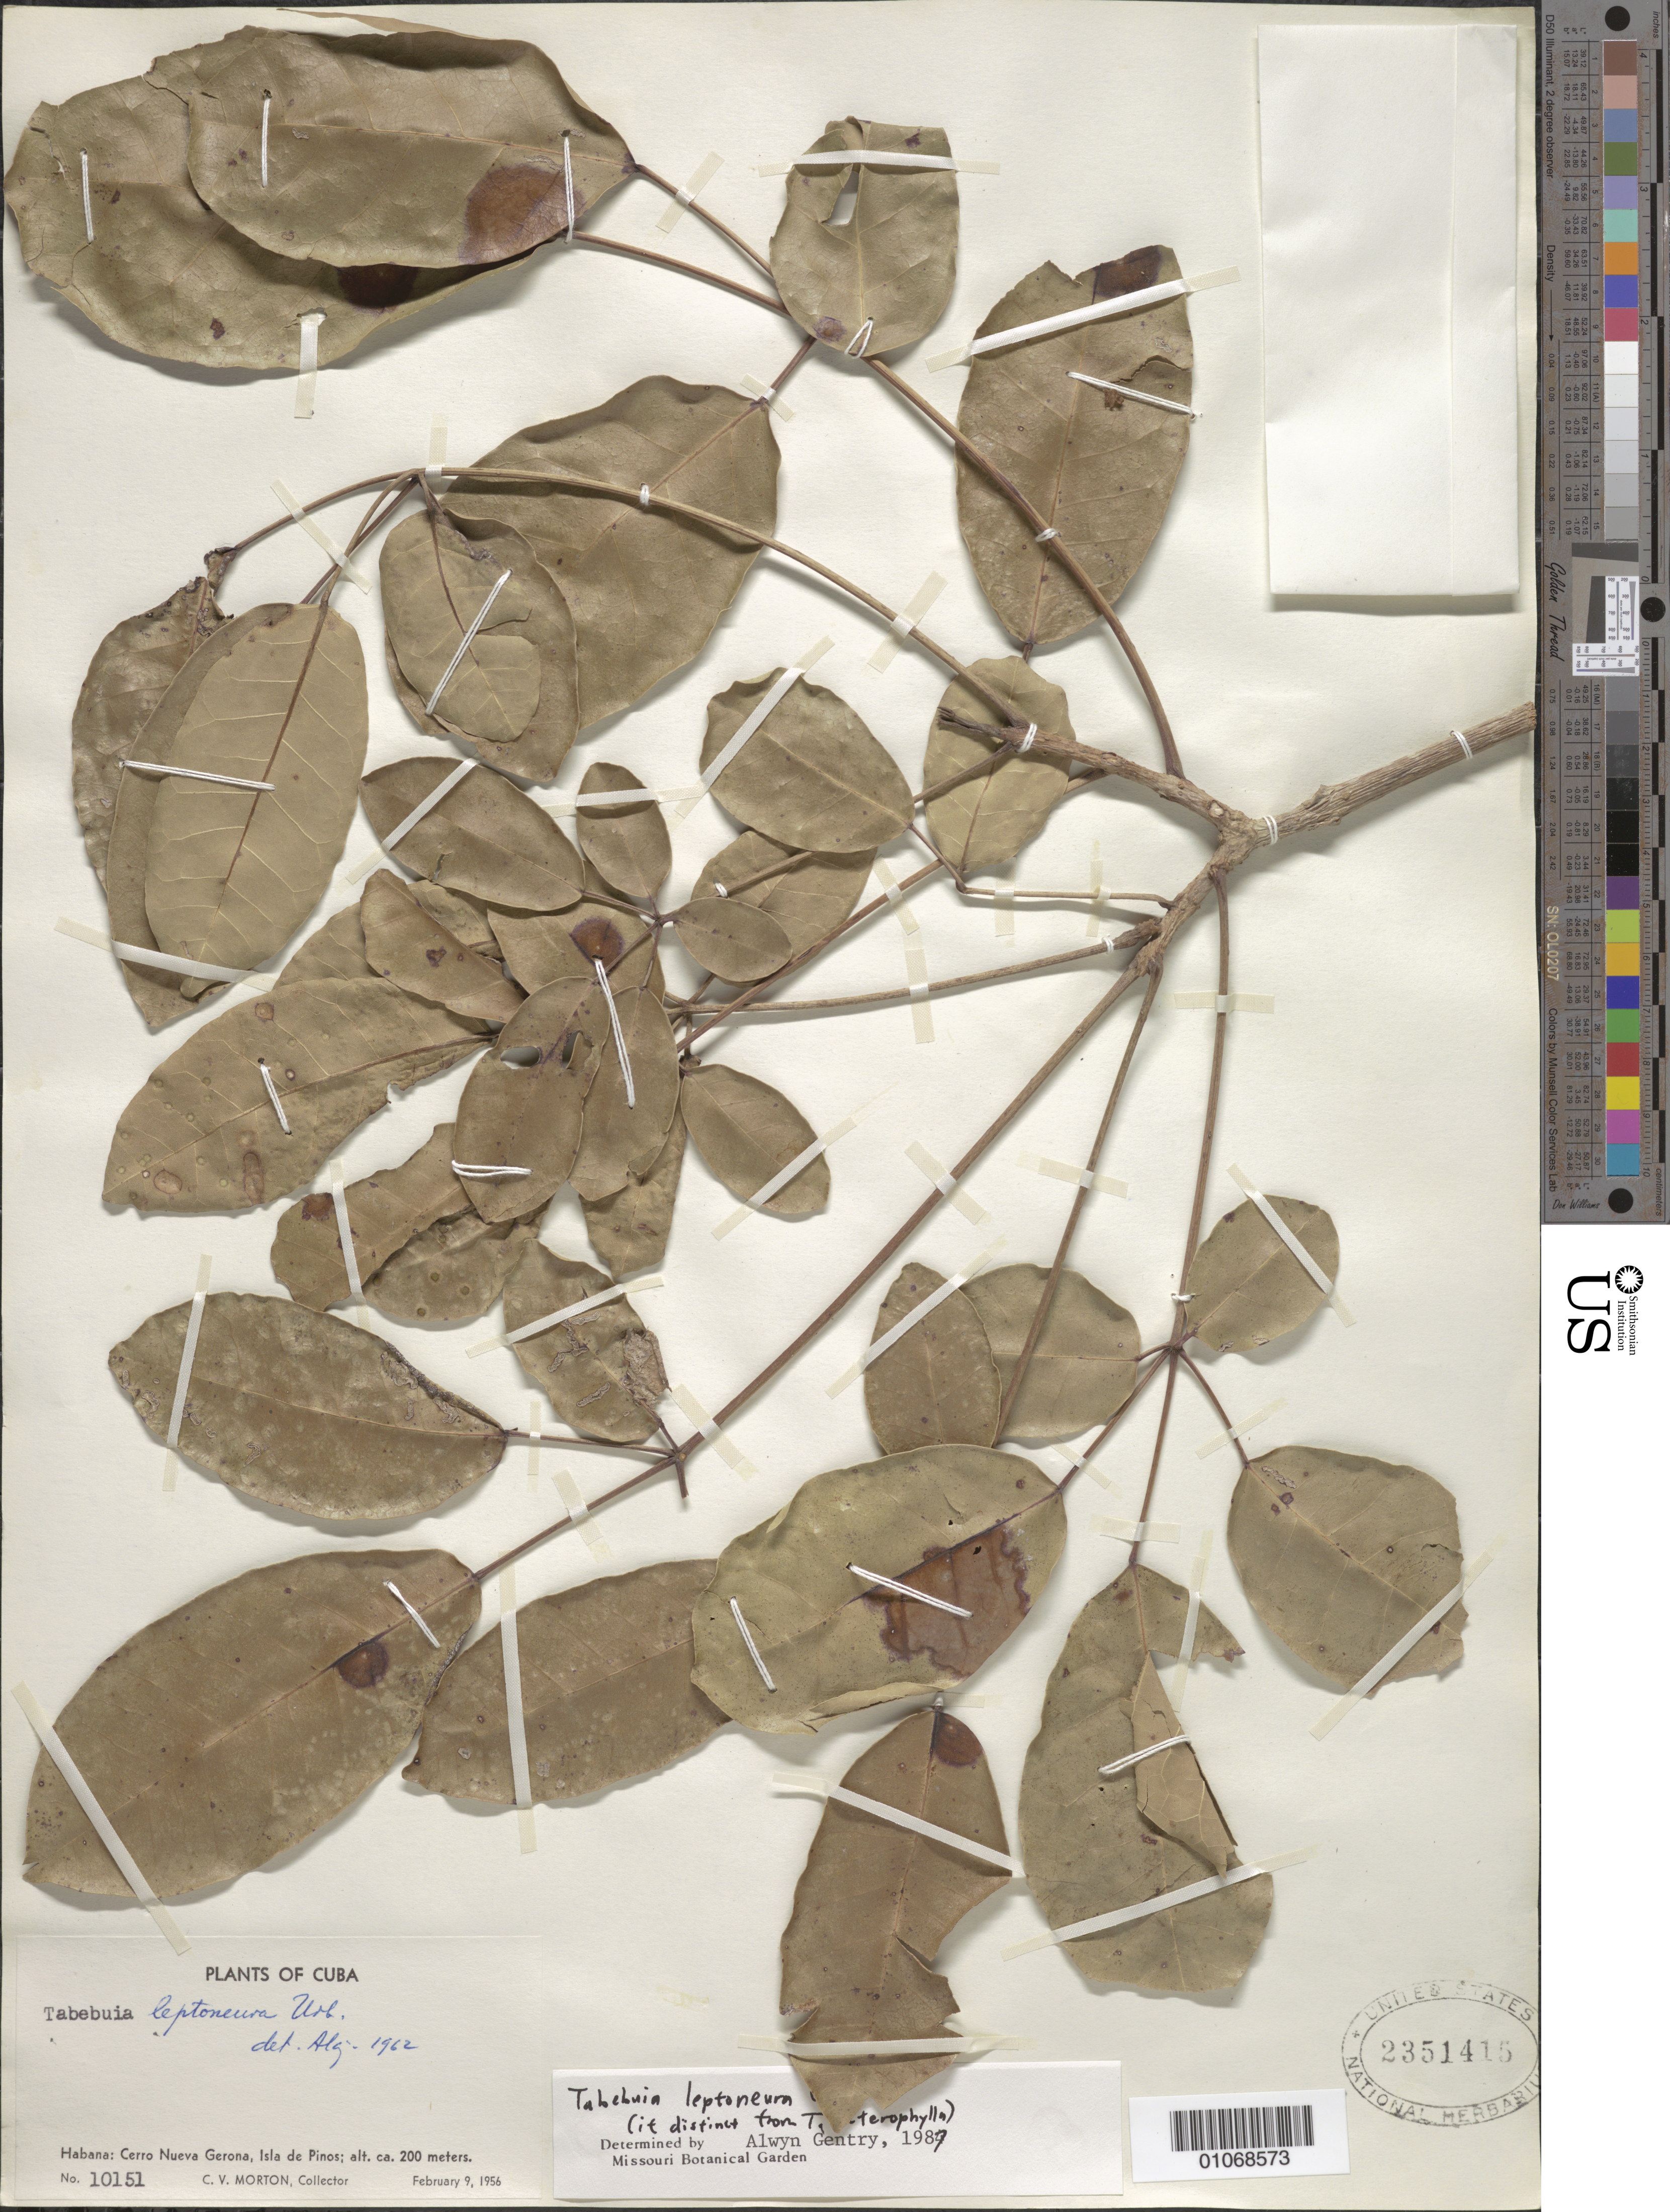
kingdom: Plantae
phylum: Tracheophyta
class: Magnoliopsida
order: Lamiales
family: Bignoniaceae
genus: Tabebuia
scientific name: Tabebuia leptoneura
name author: Urb.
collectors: C. V. Morton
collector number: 10151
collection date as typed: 09 Feb 1956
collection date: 1956-02-09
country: Cuba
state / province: Isla de La Juventud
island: Isla de la Juventud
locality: Havana: Hill near Nueva Gerona, Isle of Pines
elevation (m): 200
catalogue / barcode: US 2351415